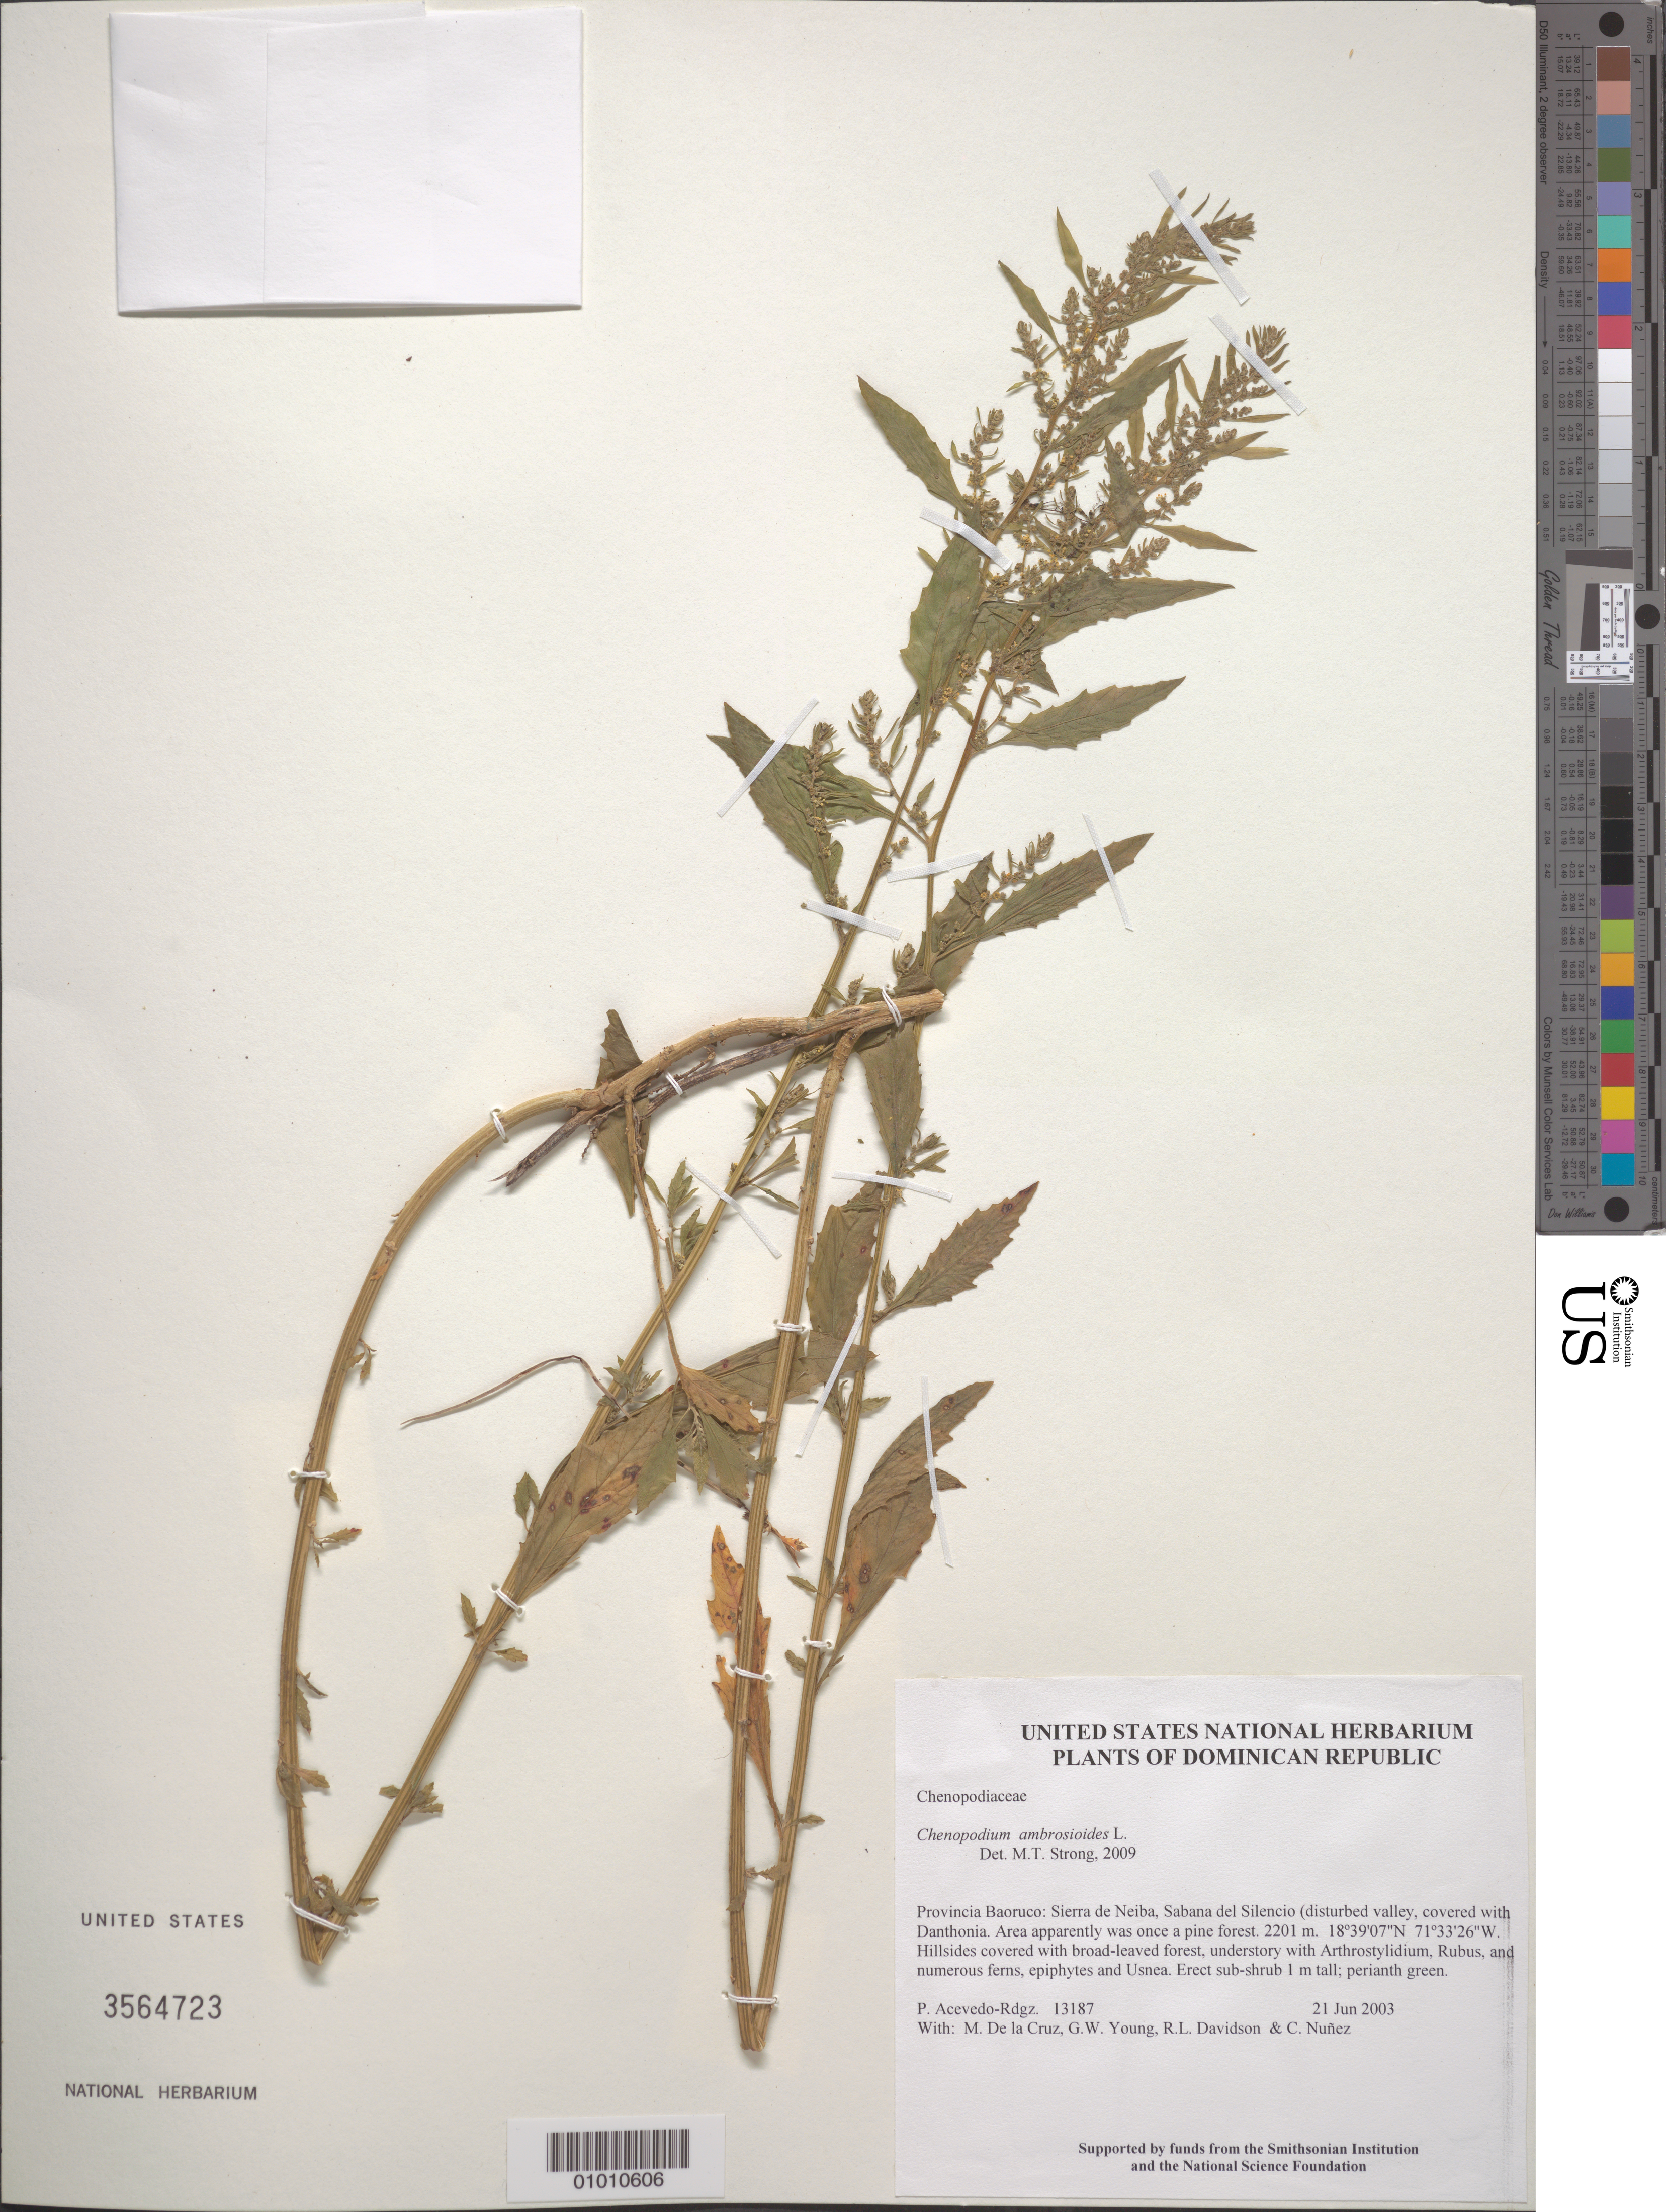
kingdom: Plantae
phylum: Tracheophyta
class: Magnoliopsida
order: Caryophyllales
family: Amaranthaceae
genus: Chenopodium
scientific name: Chenopodium ambrosioides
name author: L.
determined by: Strong, M. T., (US), Smithsonian Institution - National Museum of Natural History (UNITED STATES)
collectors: P. Acevedo-Rodr., M. de la Cruz, J. Rawlins, G. Young, R. Davidson & C. Nunez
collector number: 13187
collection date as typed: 21 Jun 2003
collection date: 2003-06-21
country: Dominican Republic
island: Hispaniola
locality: Provincia Baoruco: Sierra de Neiba, Sabana del Silencio (disturbed valley, covered with Danthonia. Area apparently was once a pine forest.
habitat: Hillsides covered with broad-leaved forest, understory with Arthrostylidium, Rubus, and numerous ferns, epiphytes and Usnea.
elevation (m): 2201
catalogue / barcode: US 3564723